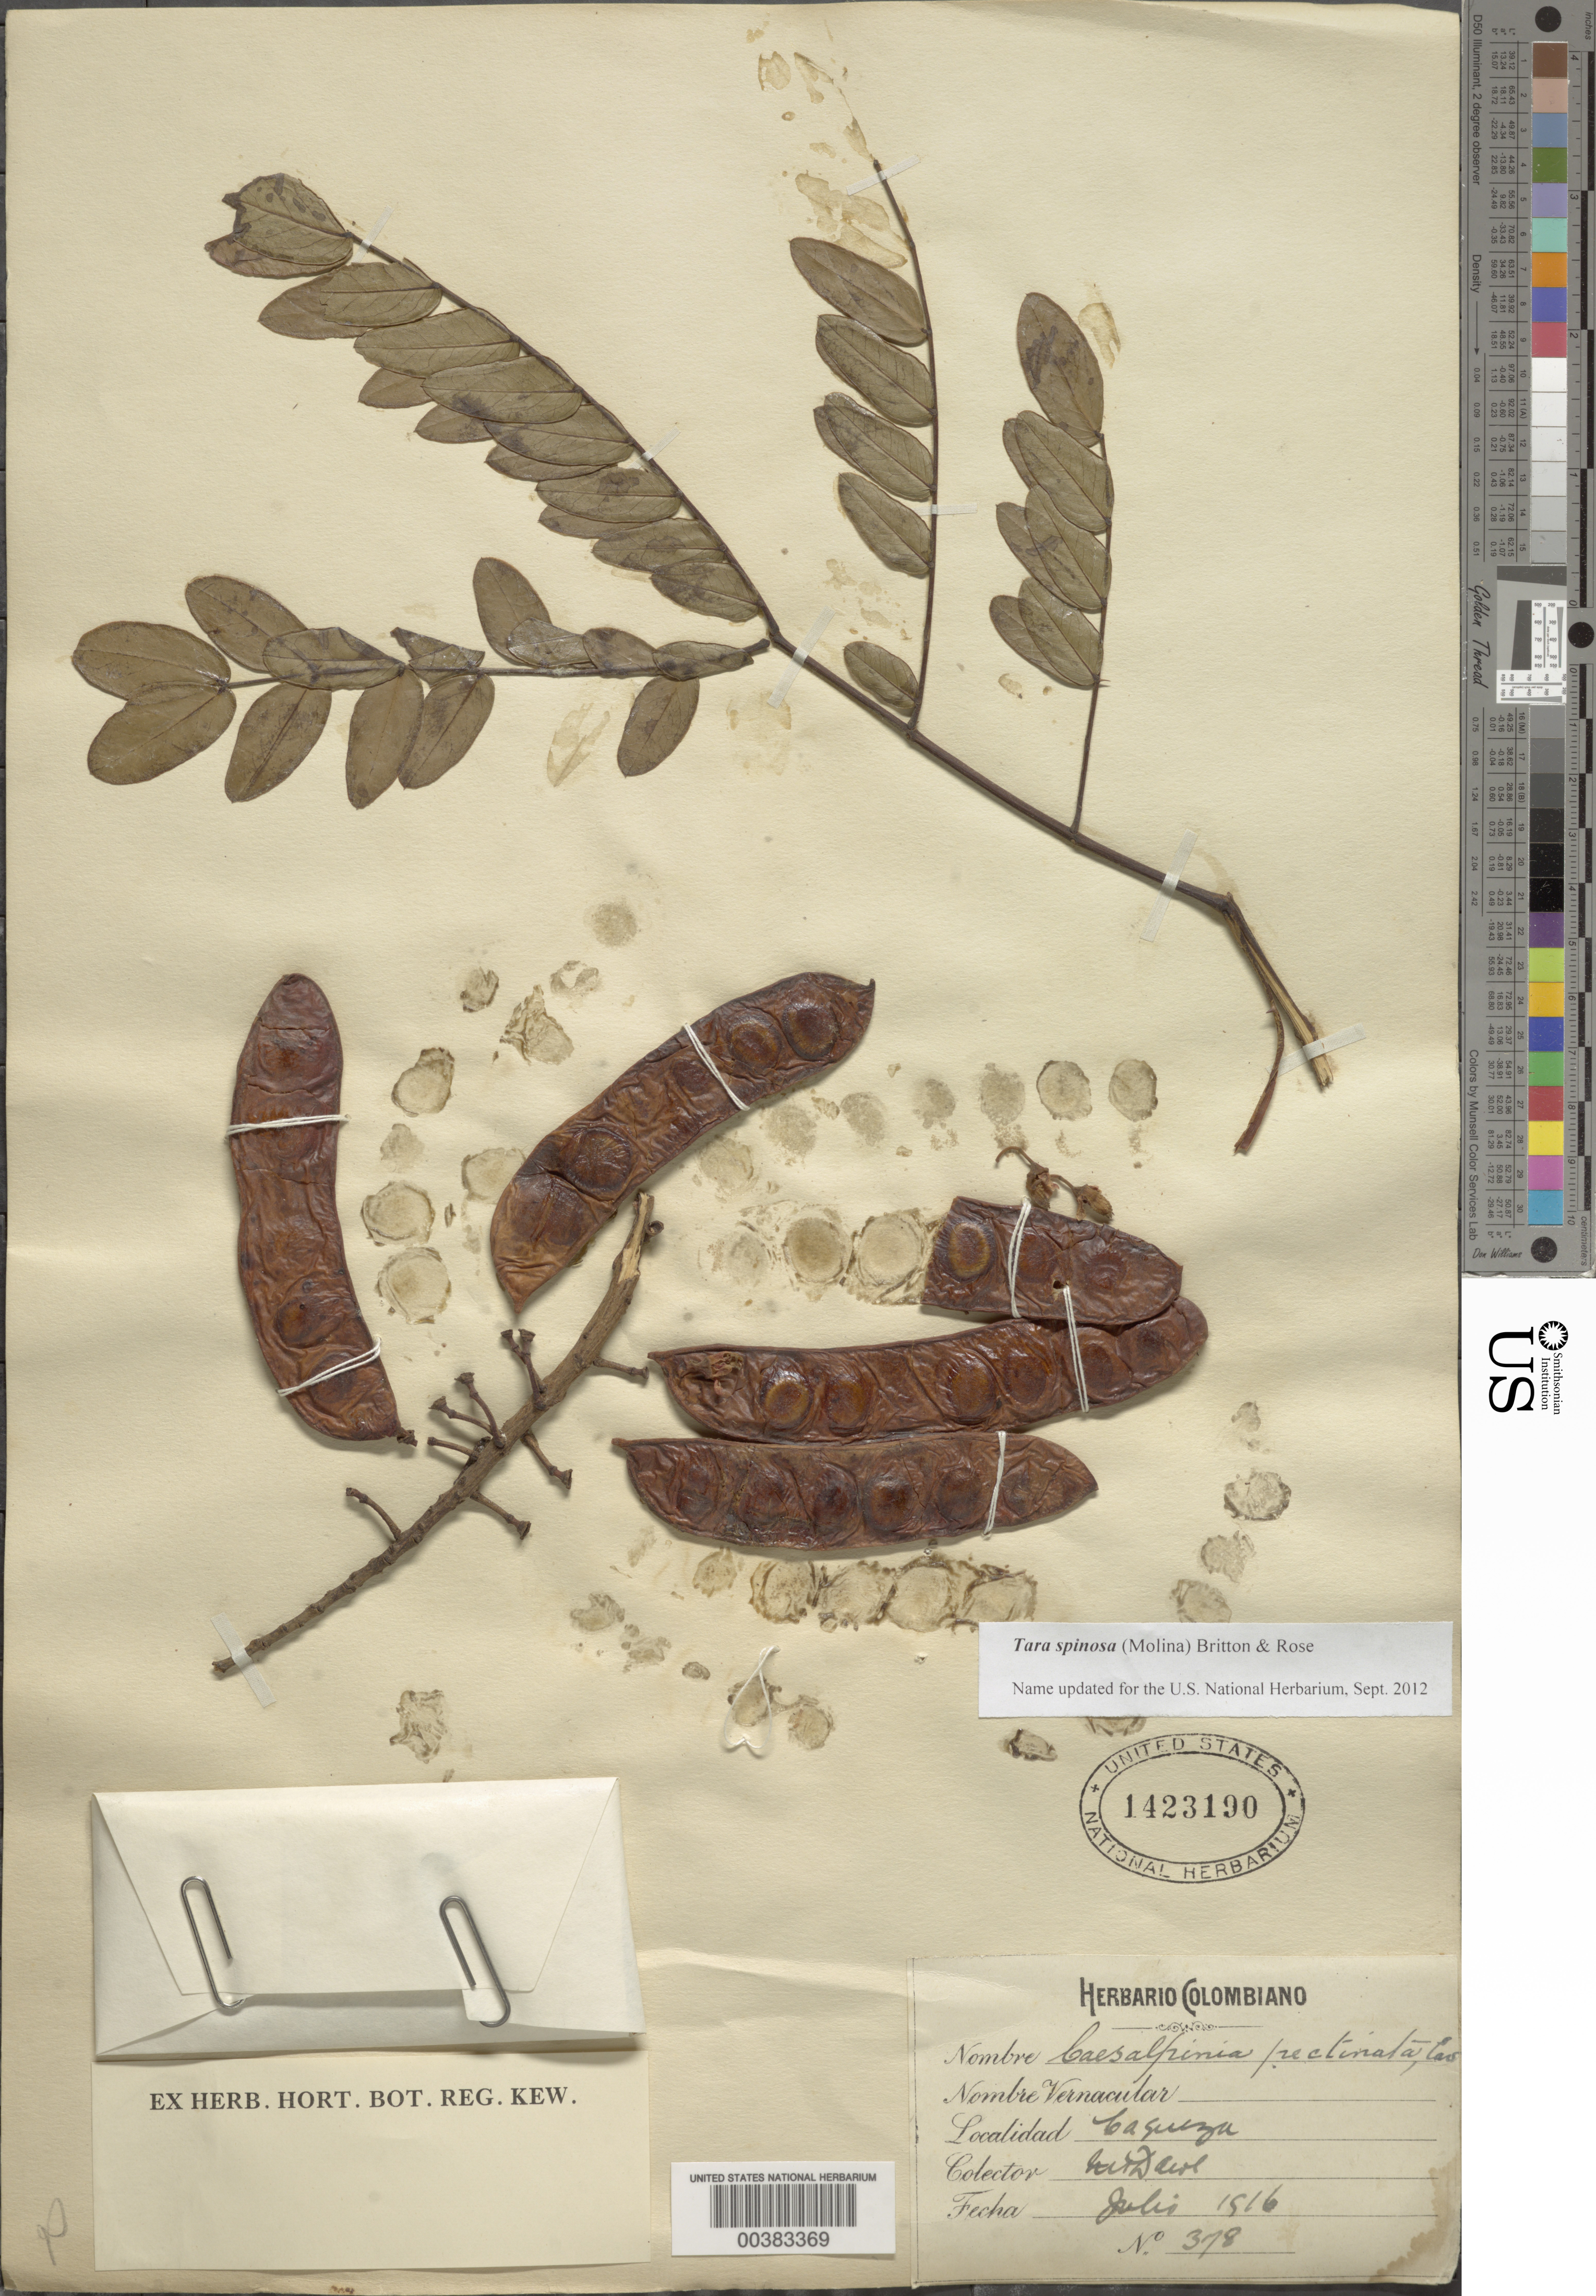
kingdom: Plantae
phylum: Tracheophyta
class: Magnoliopsida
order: Fabales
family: Fabaceae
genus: Tara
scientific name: Tara spinosa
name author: (Molina) Britton & Rose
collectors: M. T. Dawe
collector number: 378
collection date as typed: Jul 1916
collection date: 1916-07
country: Colombia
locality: Cagueza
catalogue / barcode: US 1423190